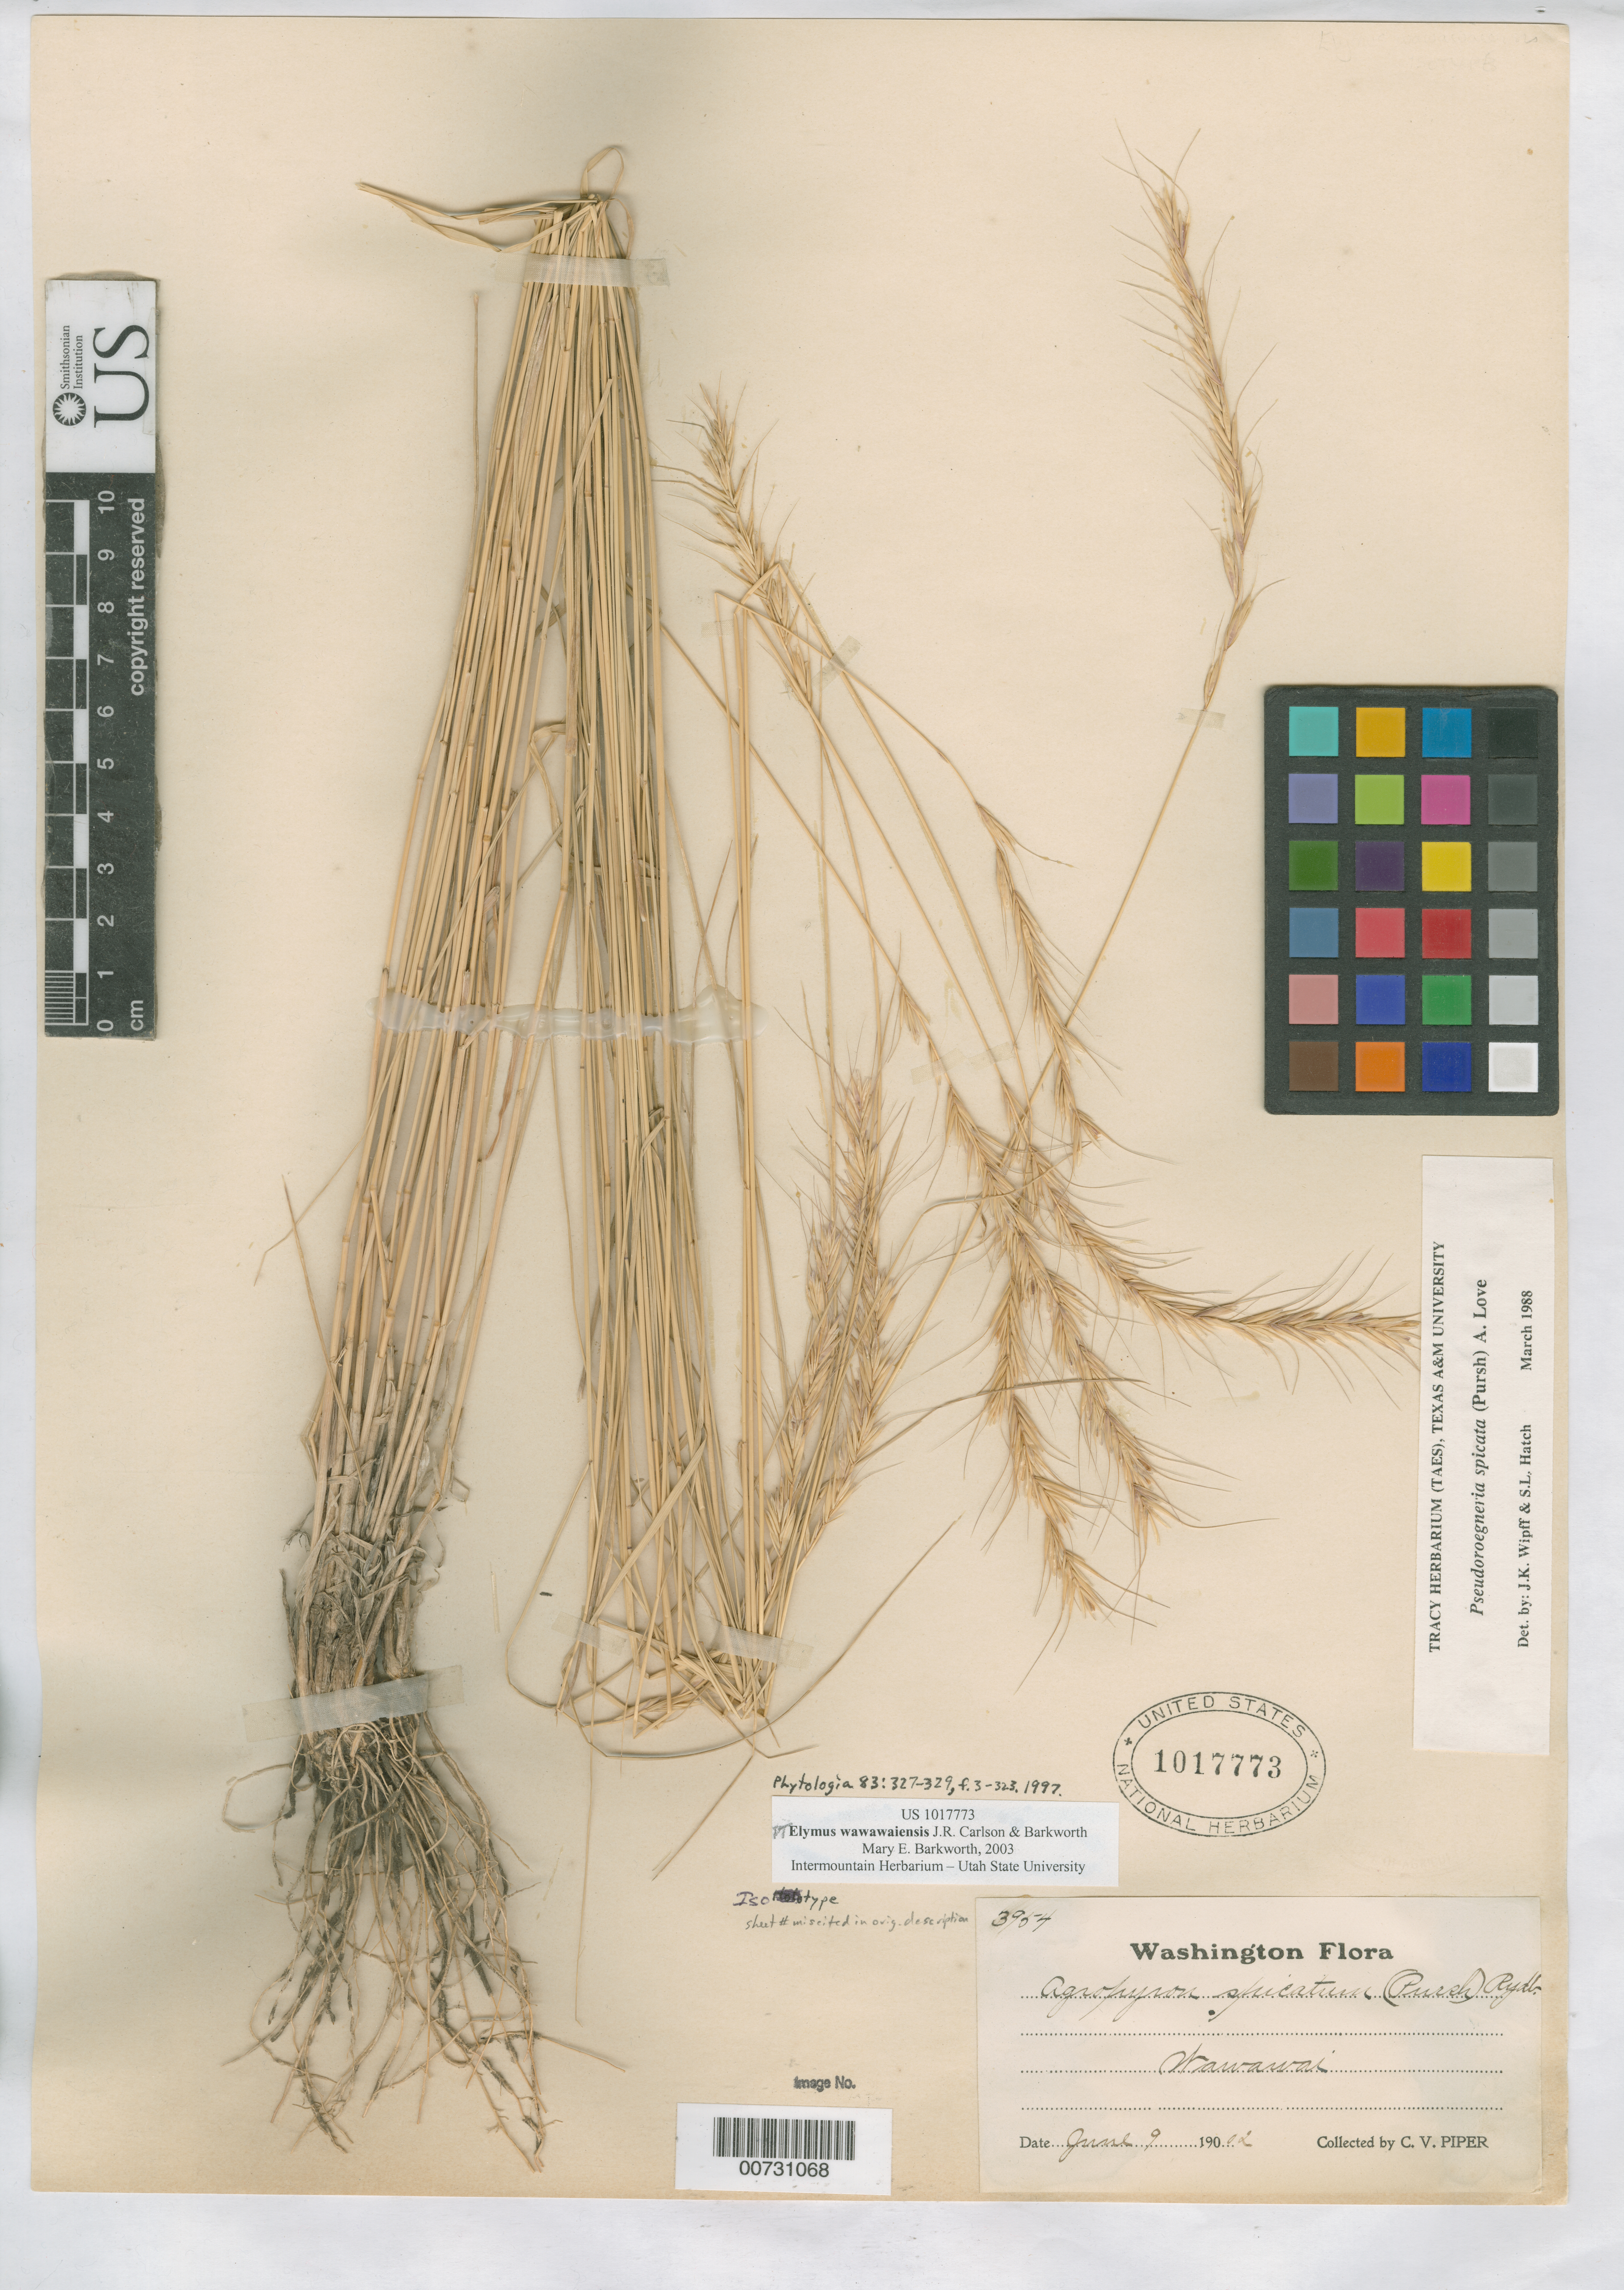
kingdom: Plantae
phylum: Tracheophyta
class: Liliopsida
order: Poales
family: Poaceae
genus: Elymus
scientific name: Elymus wawawaiensis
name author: J.R. Carlson & Barkworth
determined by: Barkworth, M. E.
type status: Isotype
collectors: C. V. Piper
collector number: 3954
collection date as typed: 09 Jun 1902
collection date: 1902-06-09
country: United States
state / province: Washington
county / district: Whitman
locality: Wawawai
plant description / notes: Caption of illustration erroneously gives 1017773 as holotype.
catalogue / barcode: US 1017773